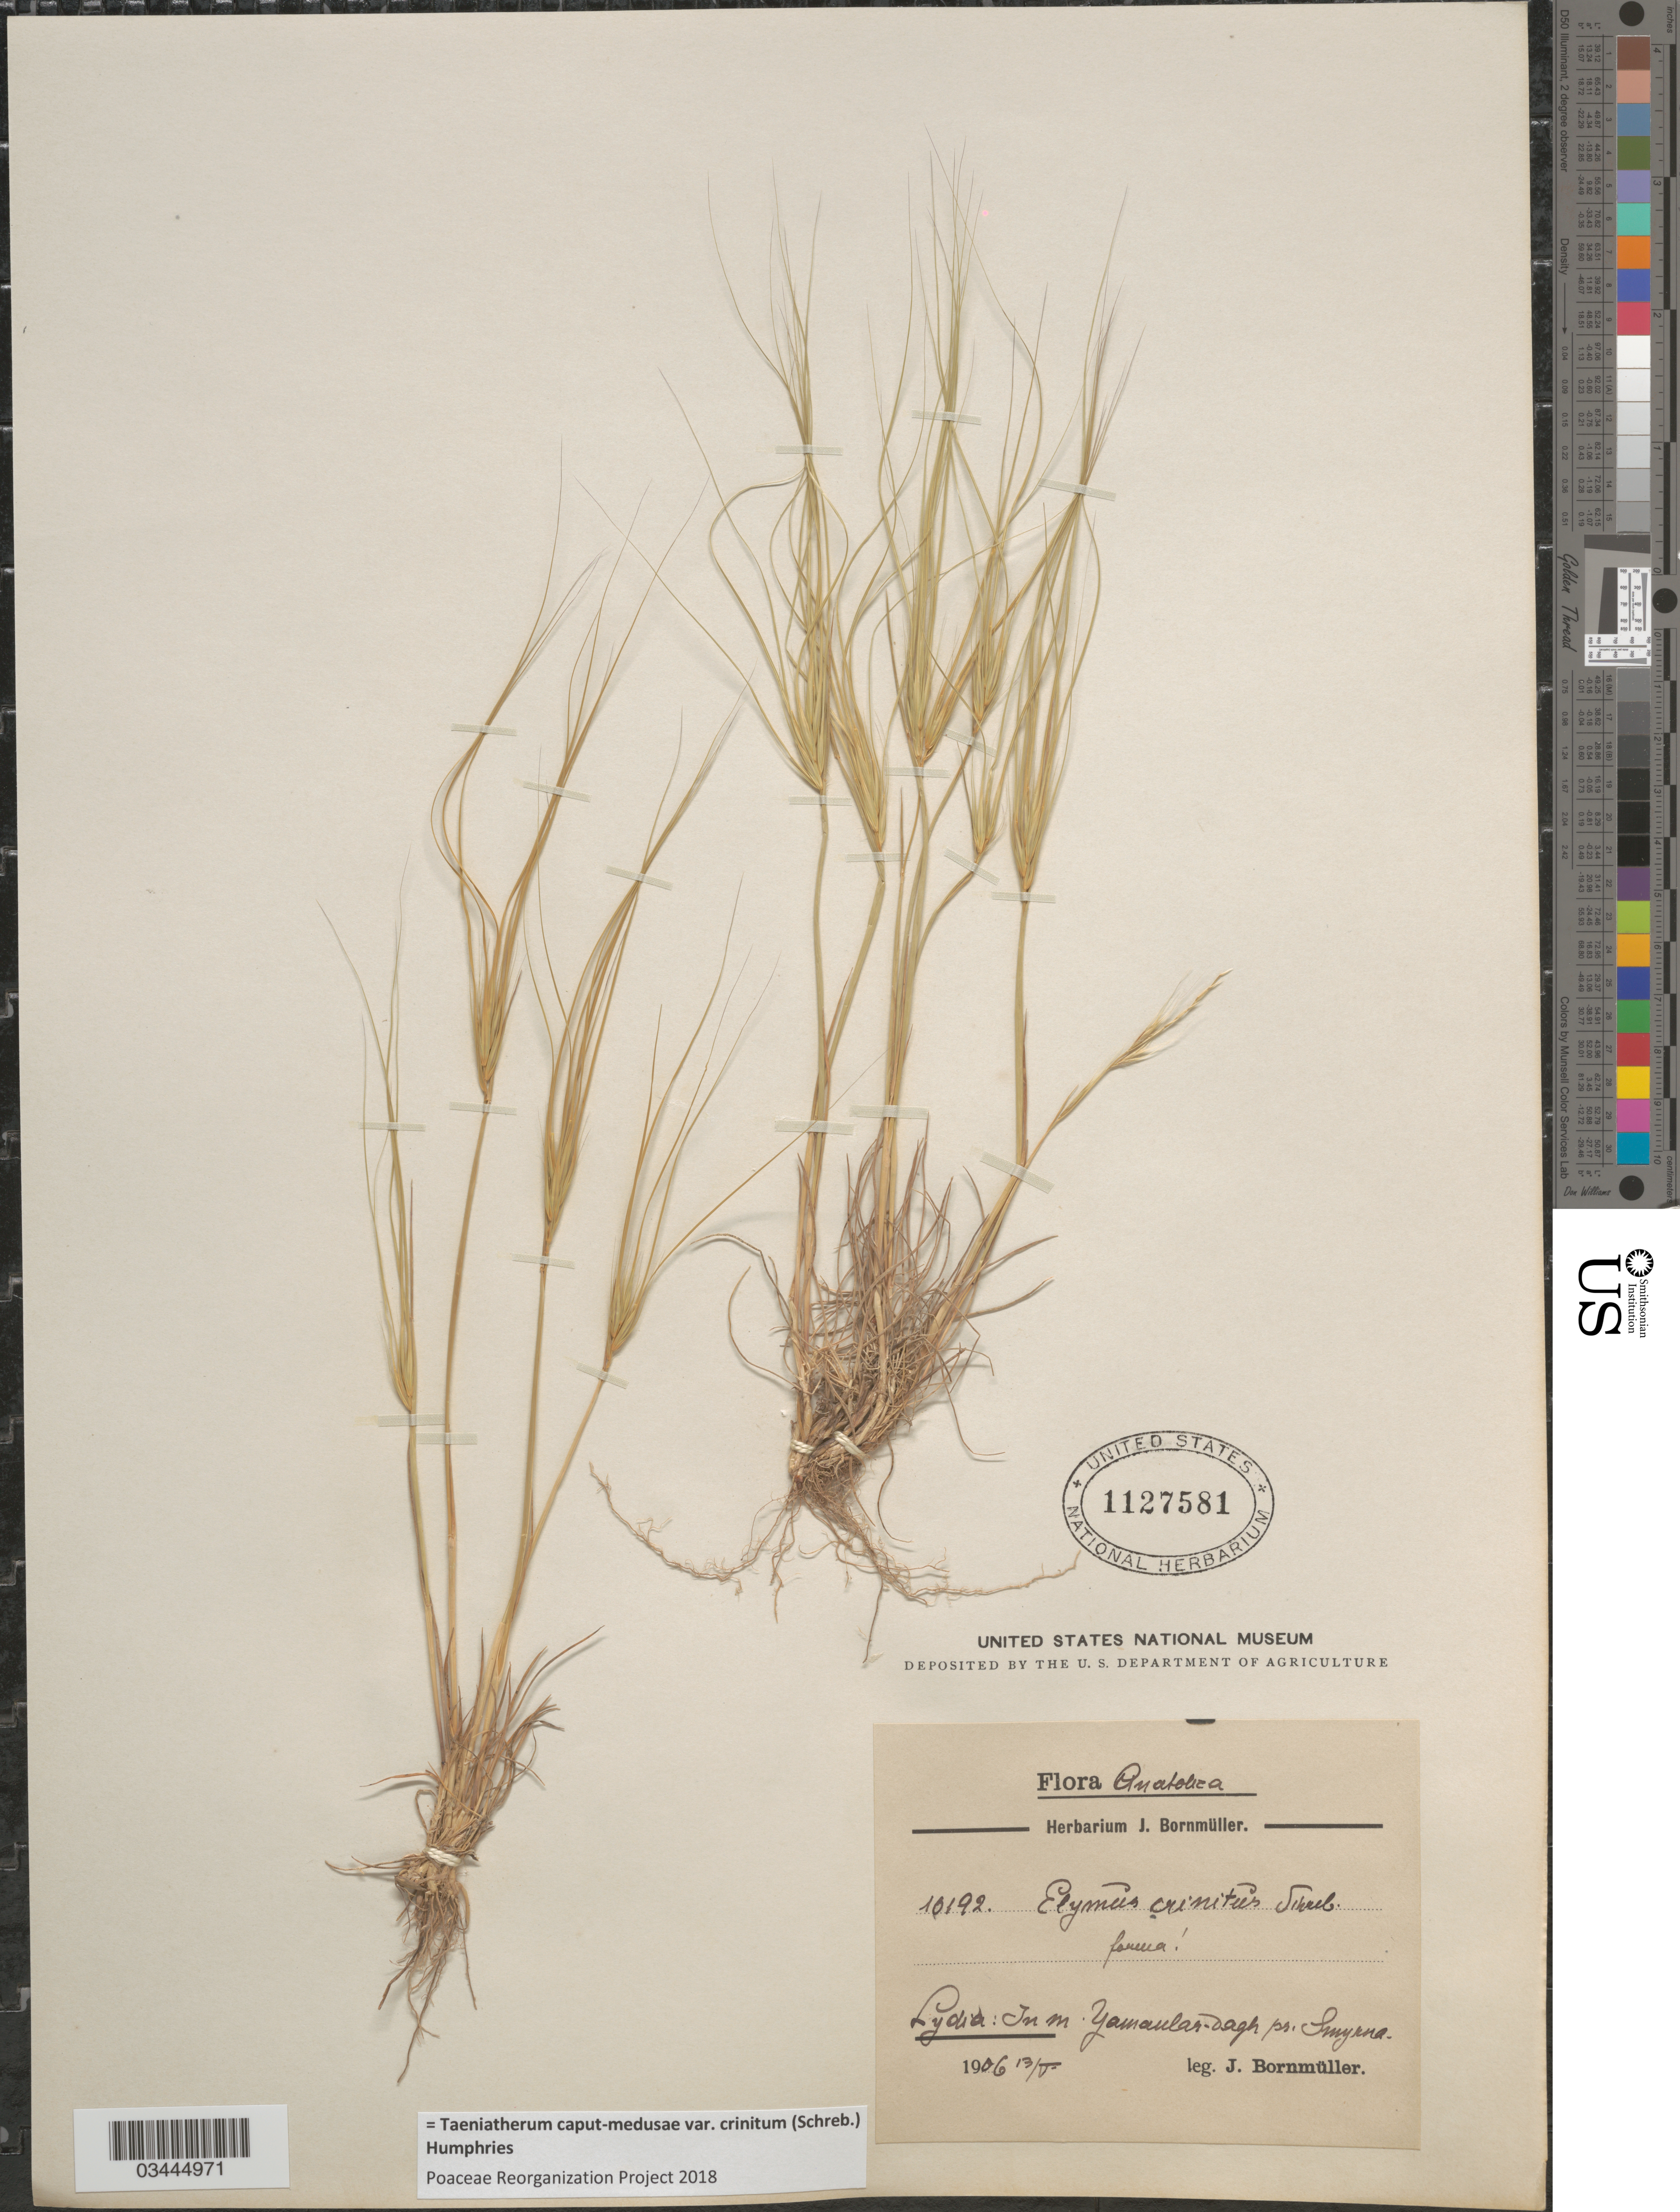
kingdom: Plantae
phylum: Tracheophyta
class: Liliopsida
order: Poales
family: Poaceae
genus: Taeniatherum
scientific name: Taeniatherum caput-medusae var. crinitum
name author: (Schreb.) Humphries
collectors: J. Bornmüller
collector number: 10192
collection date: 1906-05-13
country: Turkey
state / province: Izmir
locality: Anatolica. Lydia: In m. Yamaular-dagh pr. Smyrna.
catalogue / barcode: US 1127581